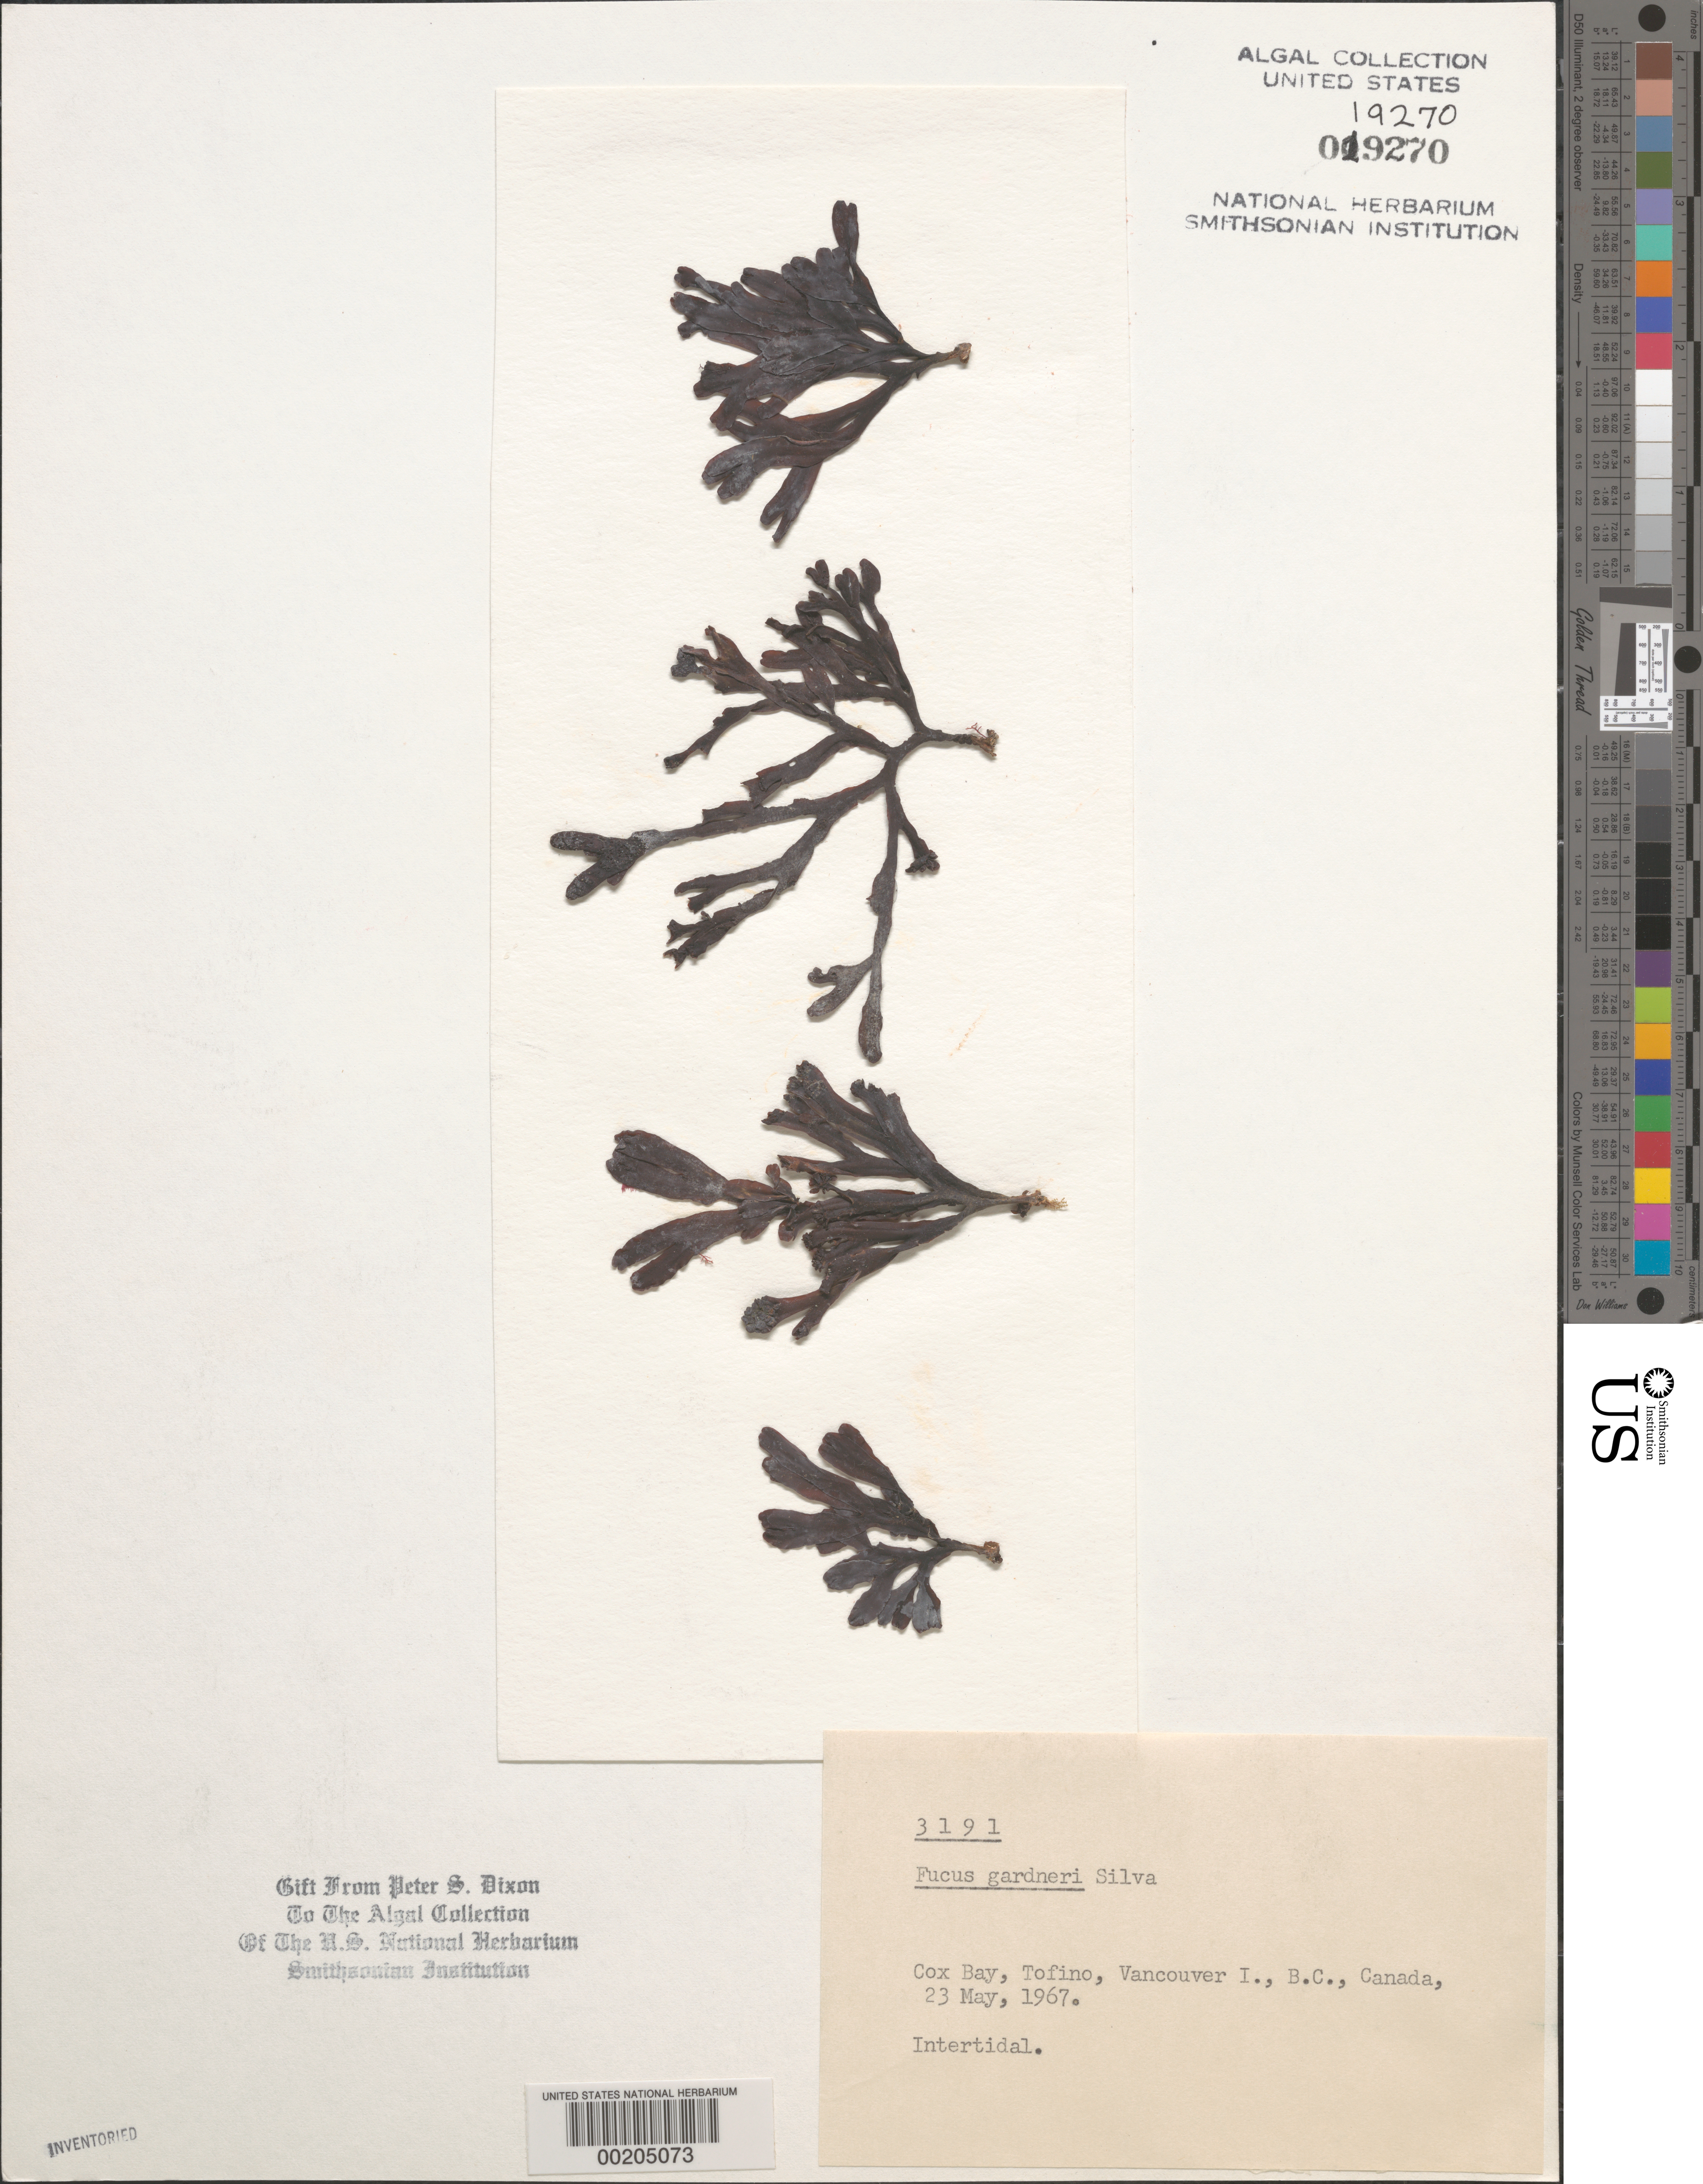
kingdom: Chromista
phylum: Ochrophyta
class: Phaeophyceae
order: Fucales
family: Fucaceae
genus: Fucus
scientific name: Fucus distichus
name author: L.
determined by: Algae name updating Project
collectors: P. S. Dixon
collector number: PSD 3191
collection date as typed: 23 May 1967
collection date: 1967-05-23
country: Canada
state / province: British Columbia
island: Vancouver Island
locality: Cox Bay, Tofino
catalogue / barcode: US 19270